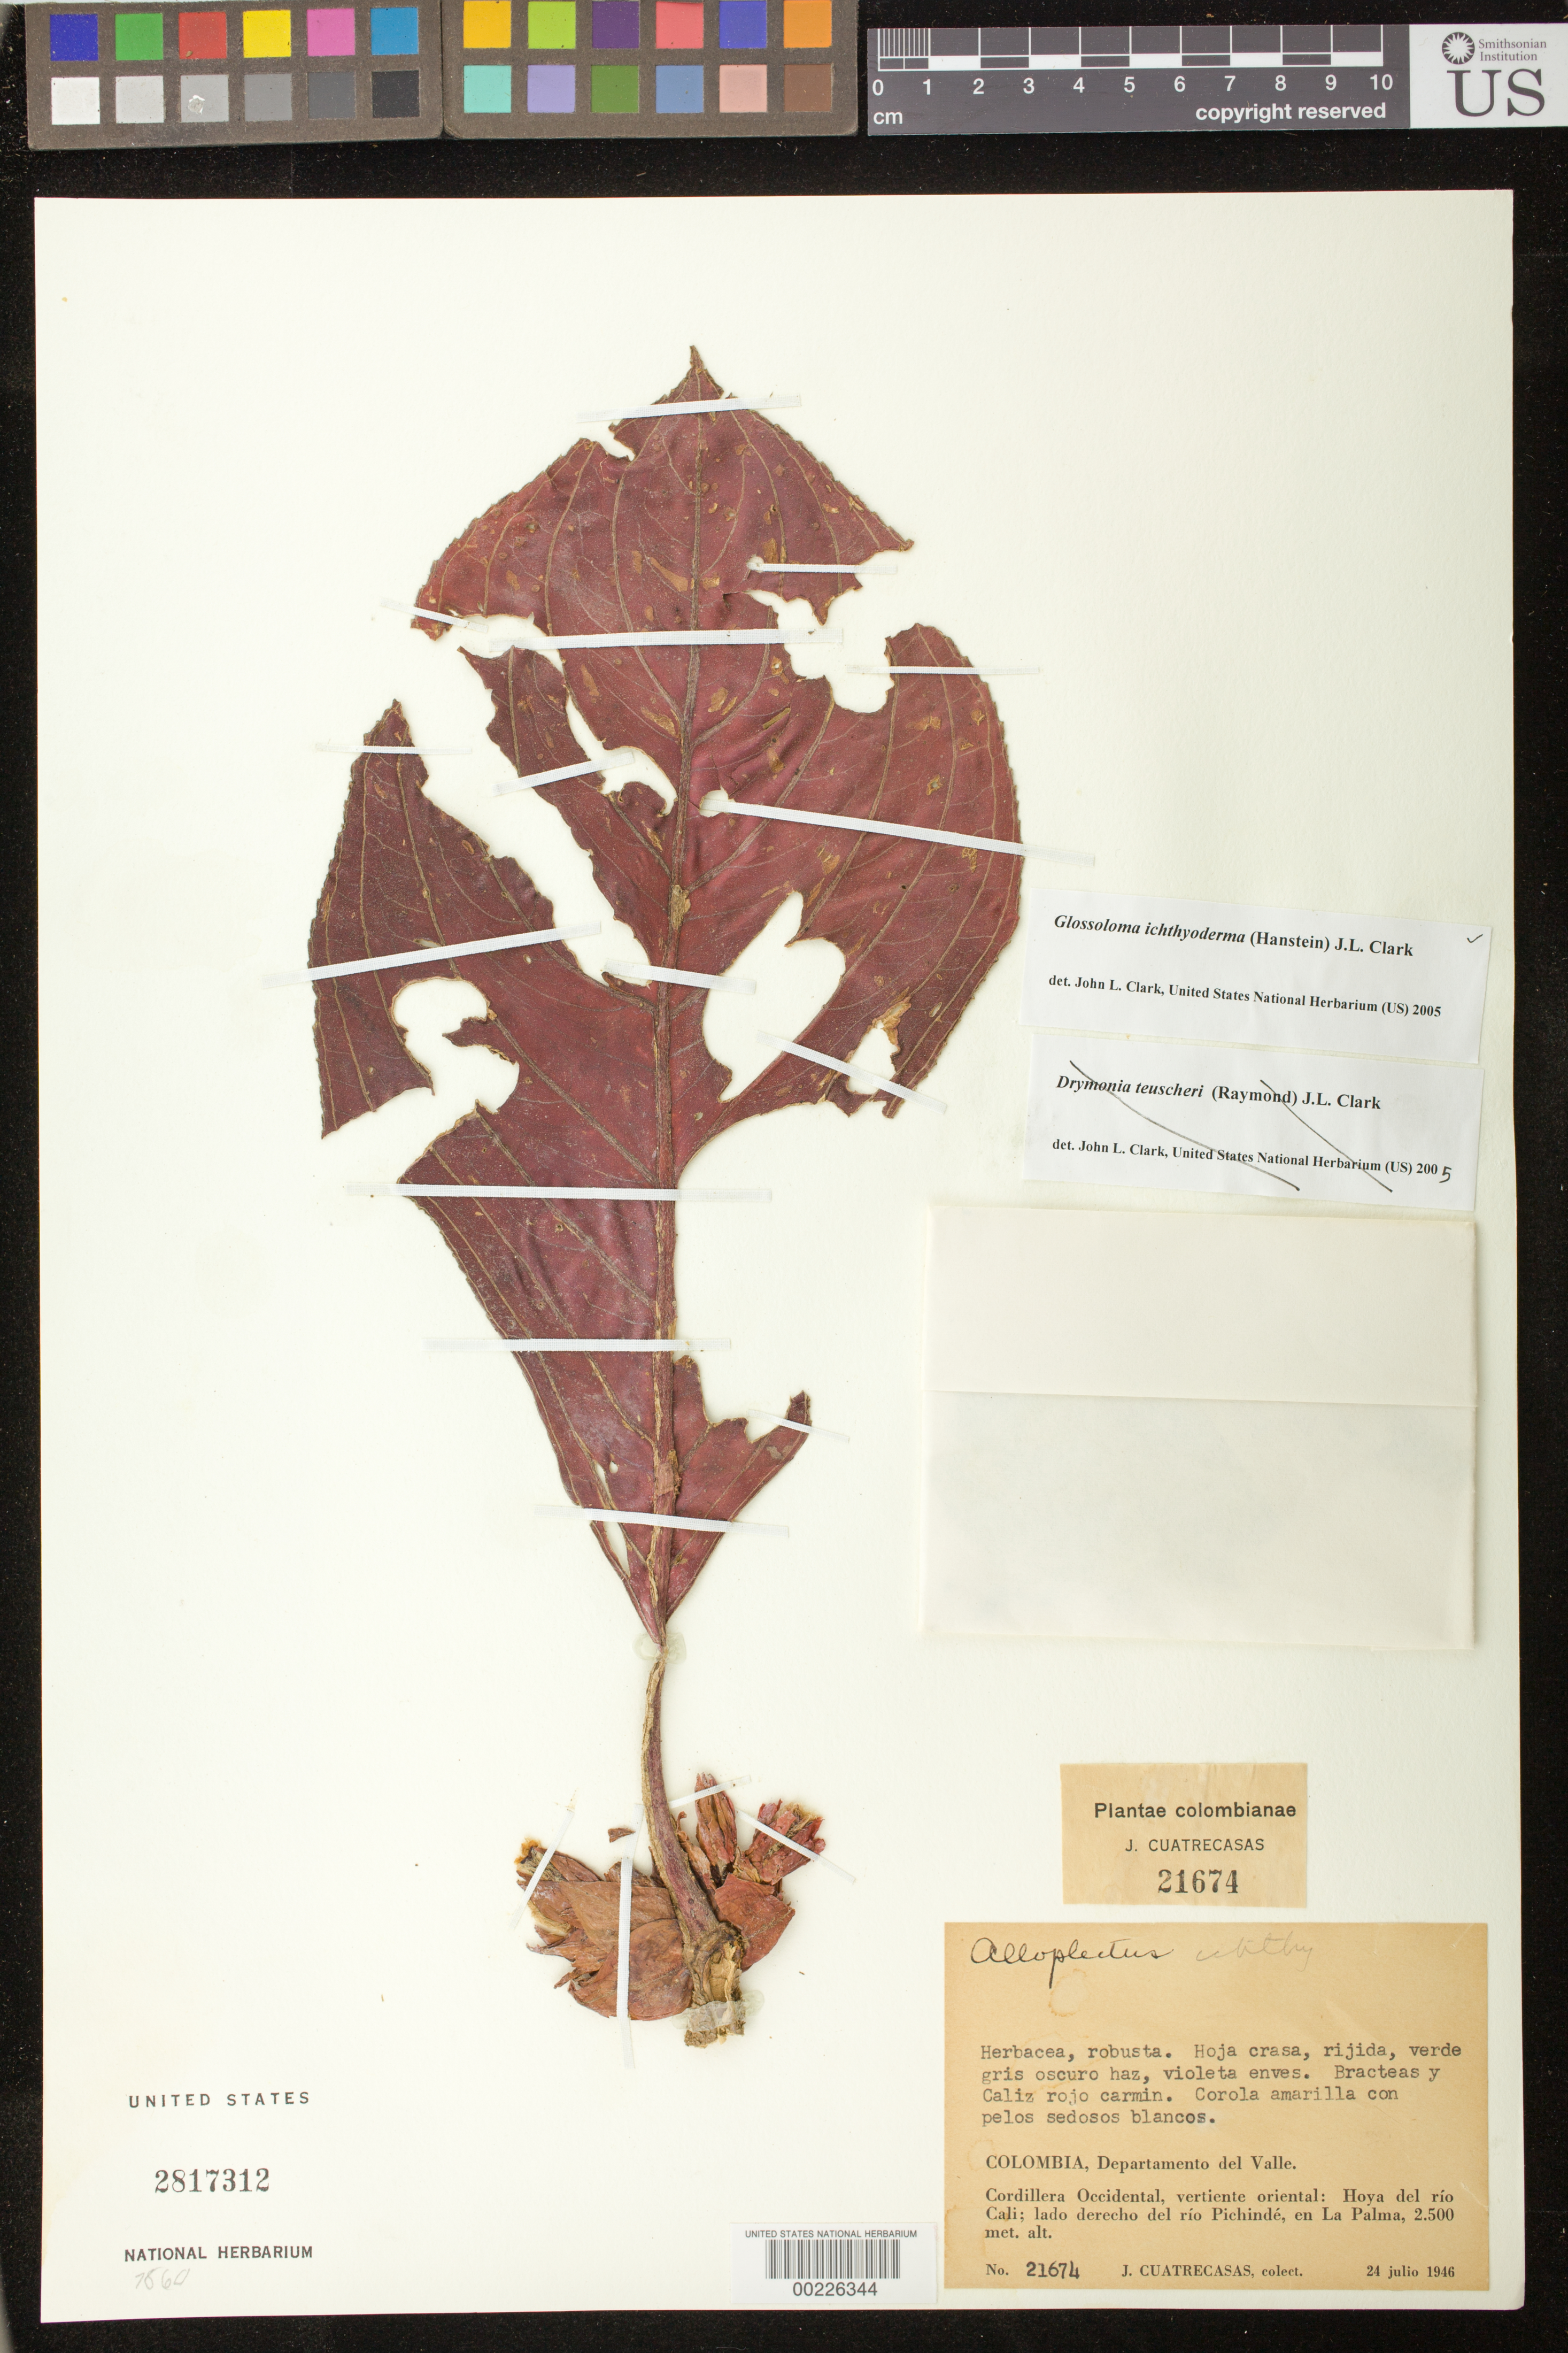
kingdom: Plantae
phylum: Tracheophyta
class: Magnoliopsida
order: Lamiales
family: Gesneriaceae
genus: Glossoloma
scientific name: Glossoloma ichthyoderma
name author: (Hanst.) J.L. Clark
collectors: J. Cuatrecasas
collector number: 21674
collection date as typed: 24 Jul 1946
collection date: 1946-07-24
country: Colombia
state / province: Valle del Cauca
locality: Cordillera Occidental, eastern slope, valley of Rio Cali, right bank of Rio Pichinde, in la Palma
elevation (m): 2500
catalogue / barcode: US 2817312